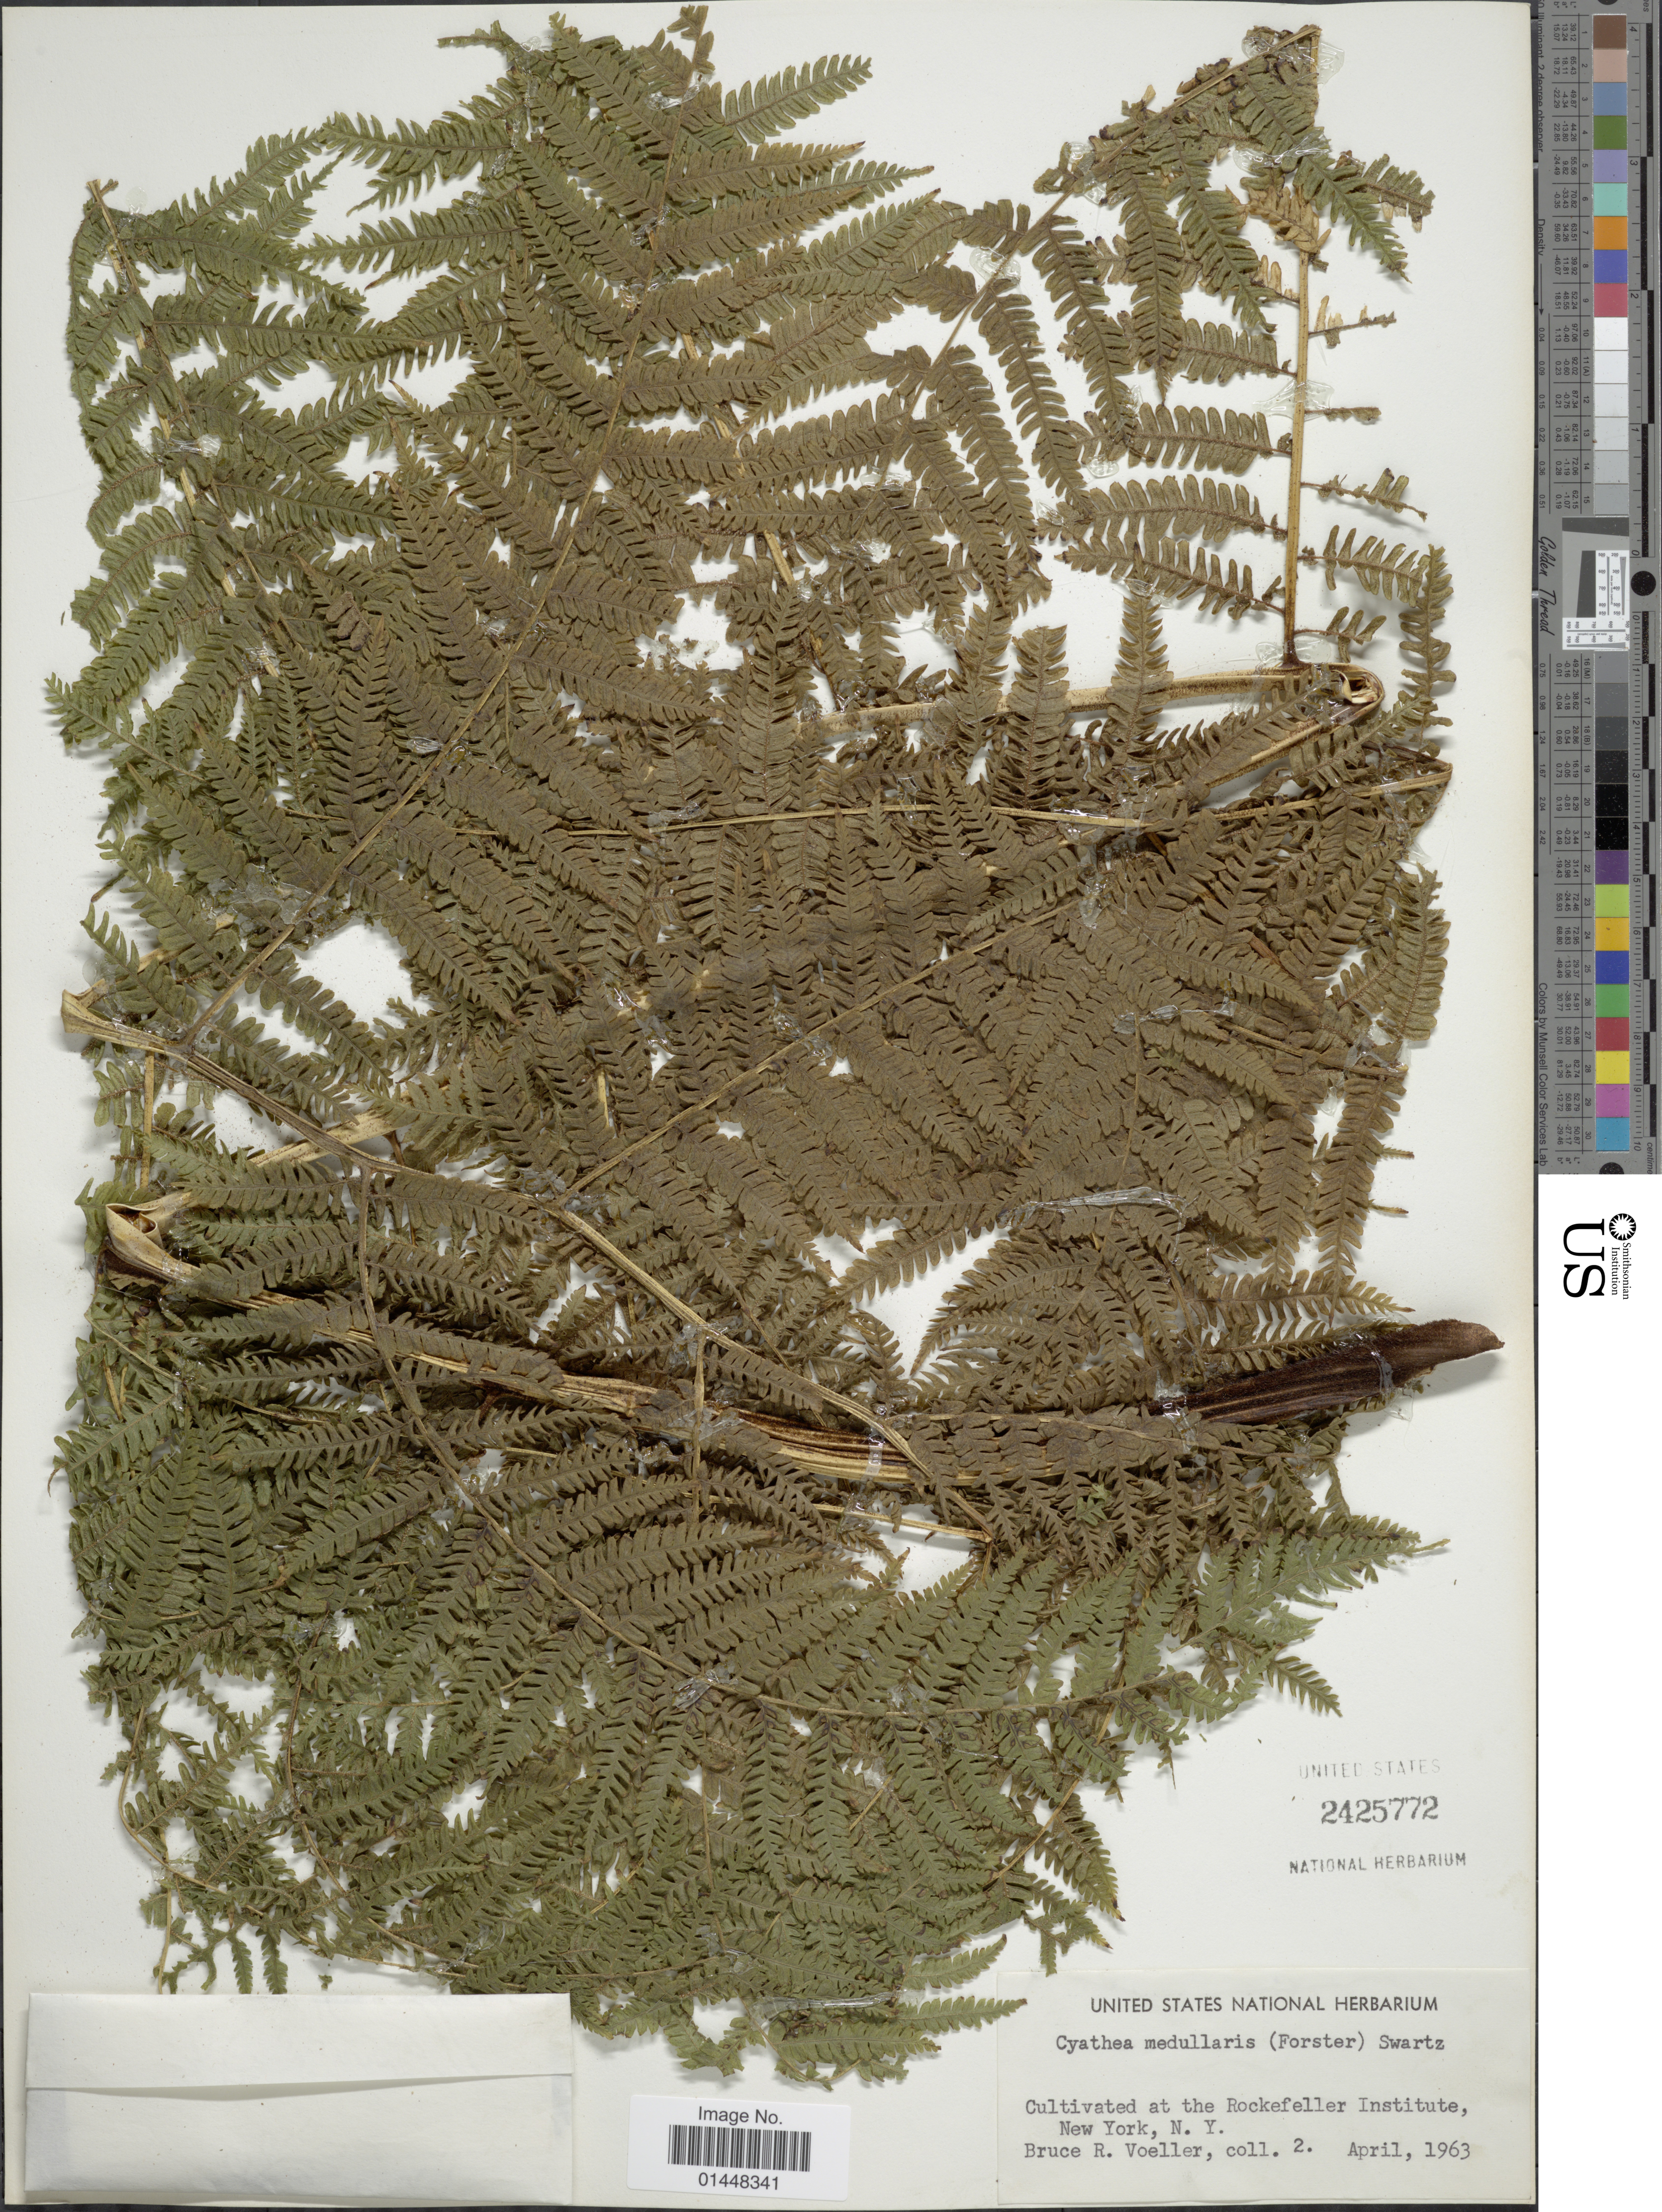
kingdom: Plantae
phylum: Tracheophyta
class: Polypodiopsida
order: Cyatheales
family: Cyatheaceae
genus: Cyathea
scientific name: Cyathea medullaris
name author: (G. Forst.) Sw.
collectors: B. Voeller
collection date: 1963-04-02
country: United States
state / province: New York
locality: Cultivated at the Rockefeller Institute, New York, N.Y.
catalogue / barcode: US 2425772